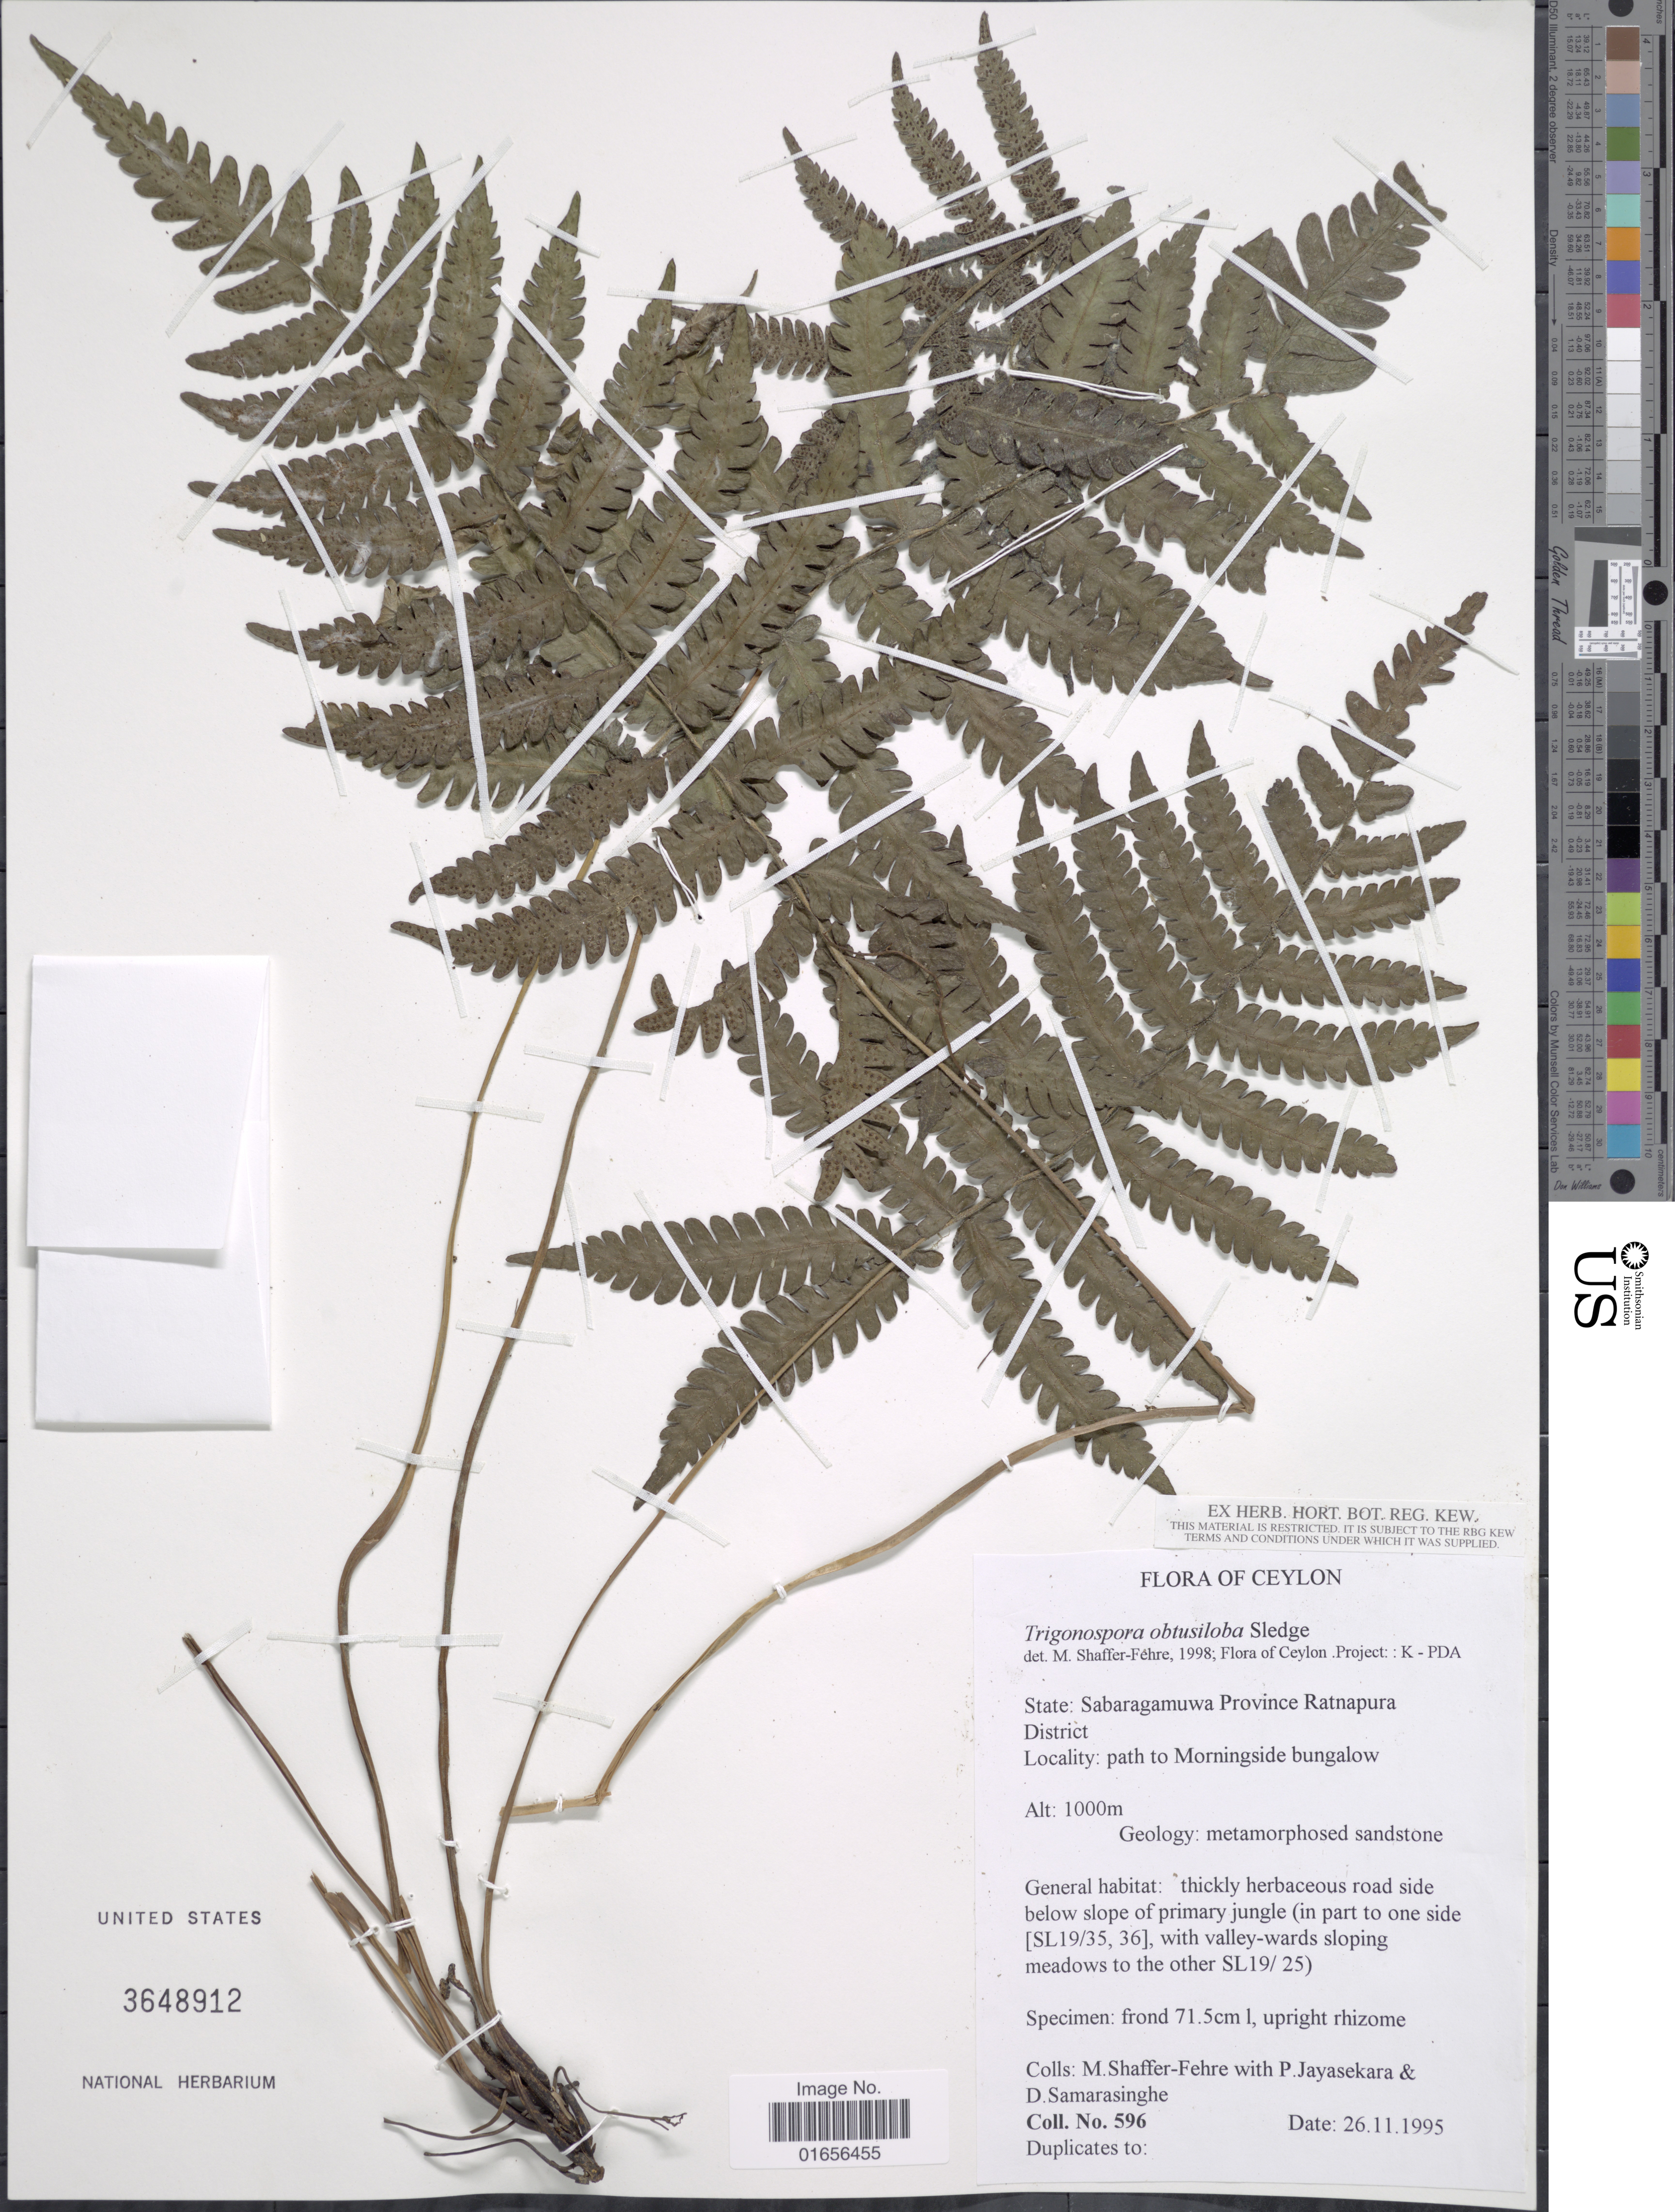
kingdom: Plantae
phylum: Tracheophyta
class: Polypodiopsida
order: Polypodiales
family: Thelypteridaceae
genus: Trigonospora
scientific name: Trigonospora obtusiloba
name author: Sledge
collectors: M. Shaffer-Fehre, P. Jayasekera & D. Samarasinghe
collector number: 596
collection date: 1995-11-26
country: Sri Lanka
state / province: Sabaragamuwa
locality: Ceylon, Sabaragamuwa Province Ratnapura District, path to Morningside bungalow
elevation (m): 1000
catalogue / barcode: US 3648912